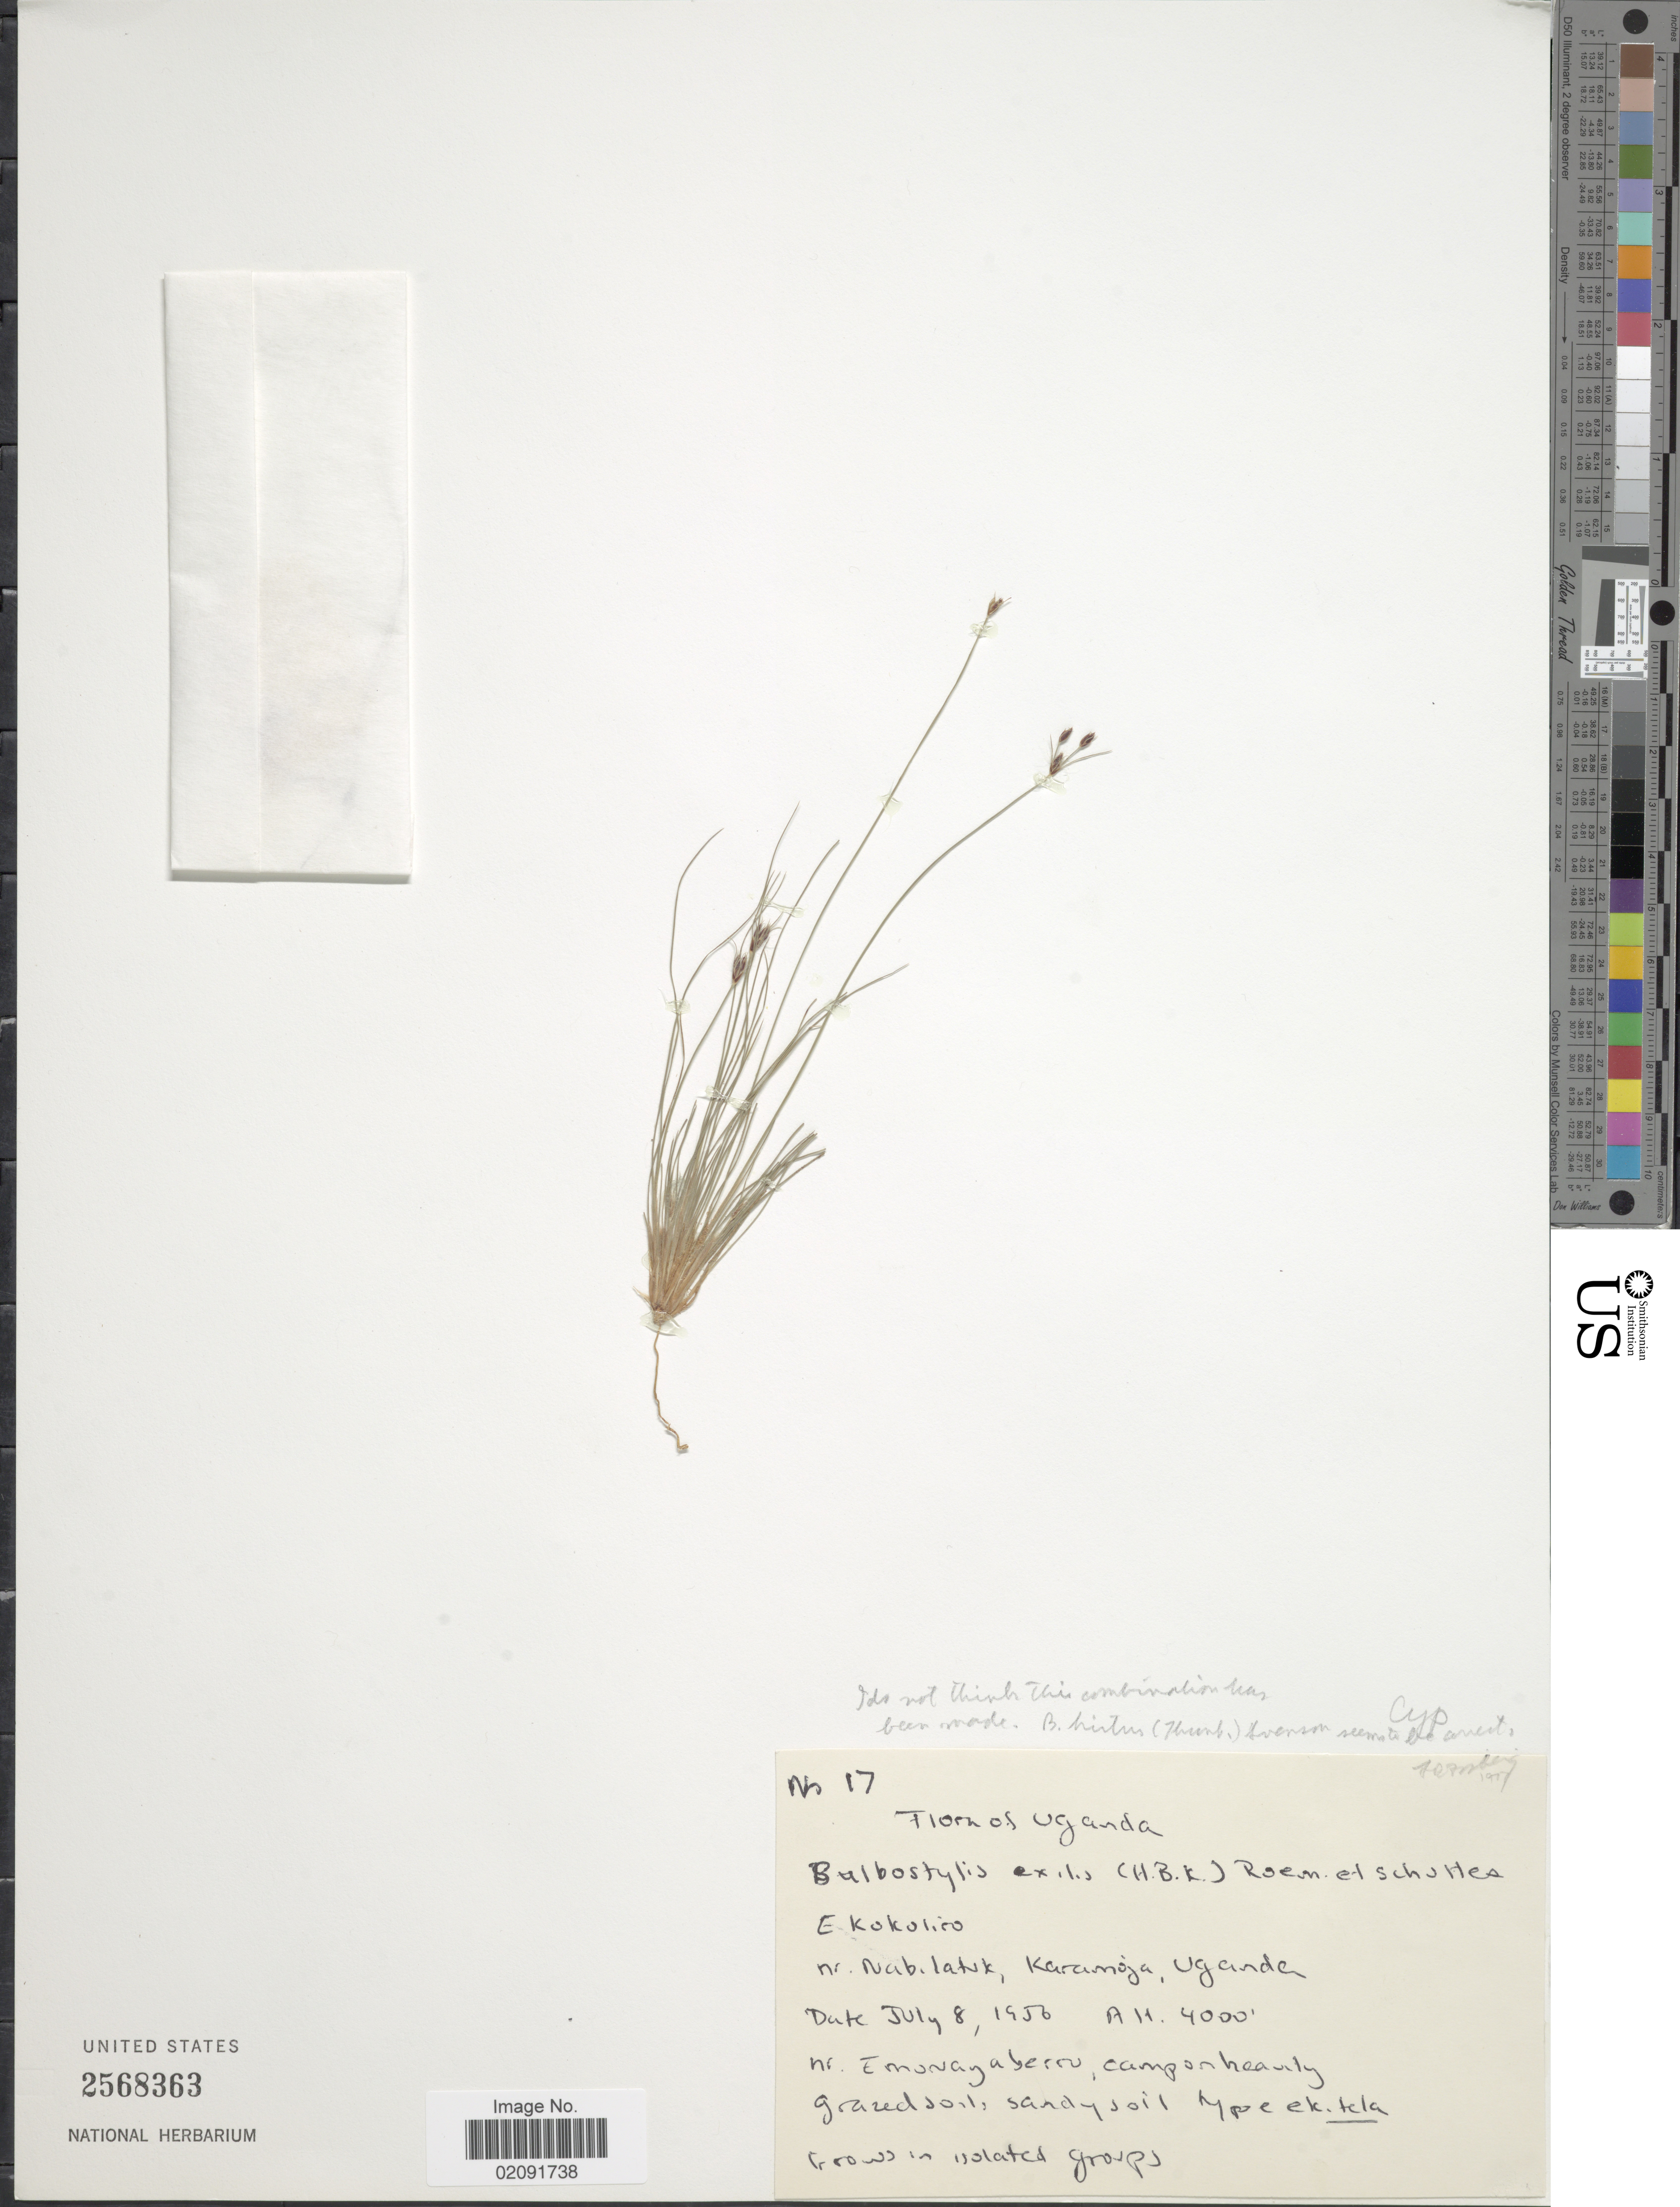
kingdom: Plantae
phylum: Tracheophyta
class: Liliopsida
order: Poales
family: Cyperaceae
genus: Bulbostylis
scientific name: Bulbostylis hispidula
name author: (Vahl) R.W. Haines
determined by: Strong, Mark T., (BOT), Smithsonian Institution - National Museum of Natural History (UNITED STATES)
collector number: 17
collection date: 1950-07-08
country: Uganda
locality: E. Kokoliro. Nr.Nabilatuk, Karamoja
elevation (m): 1219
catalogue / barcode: US 2568363